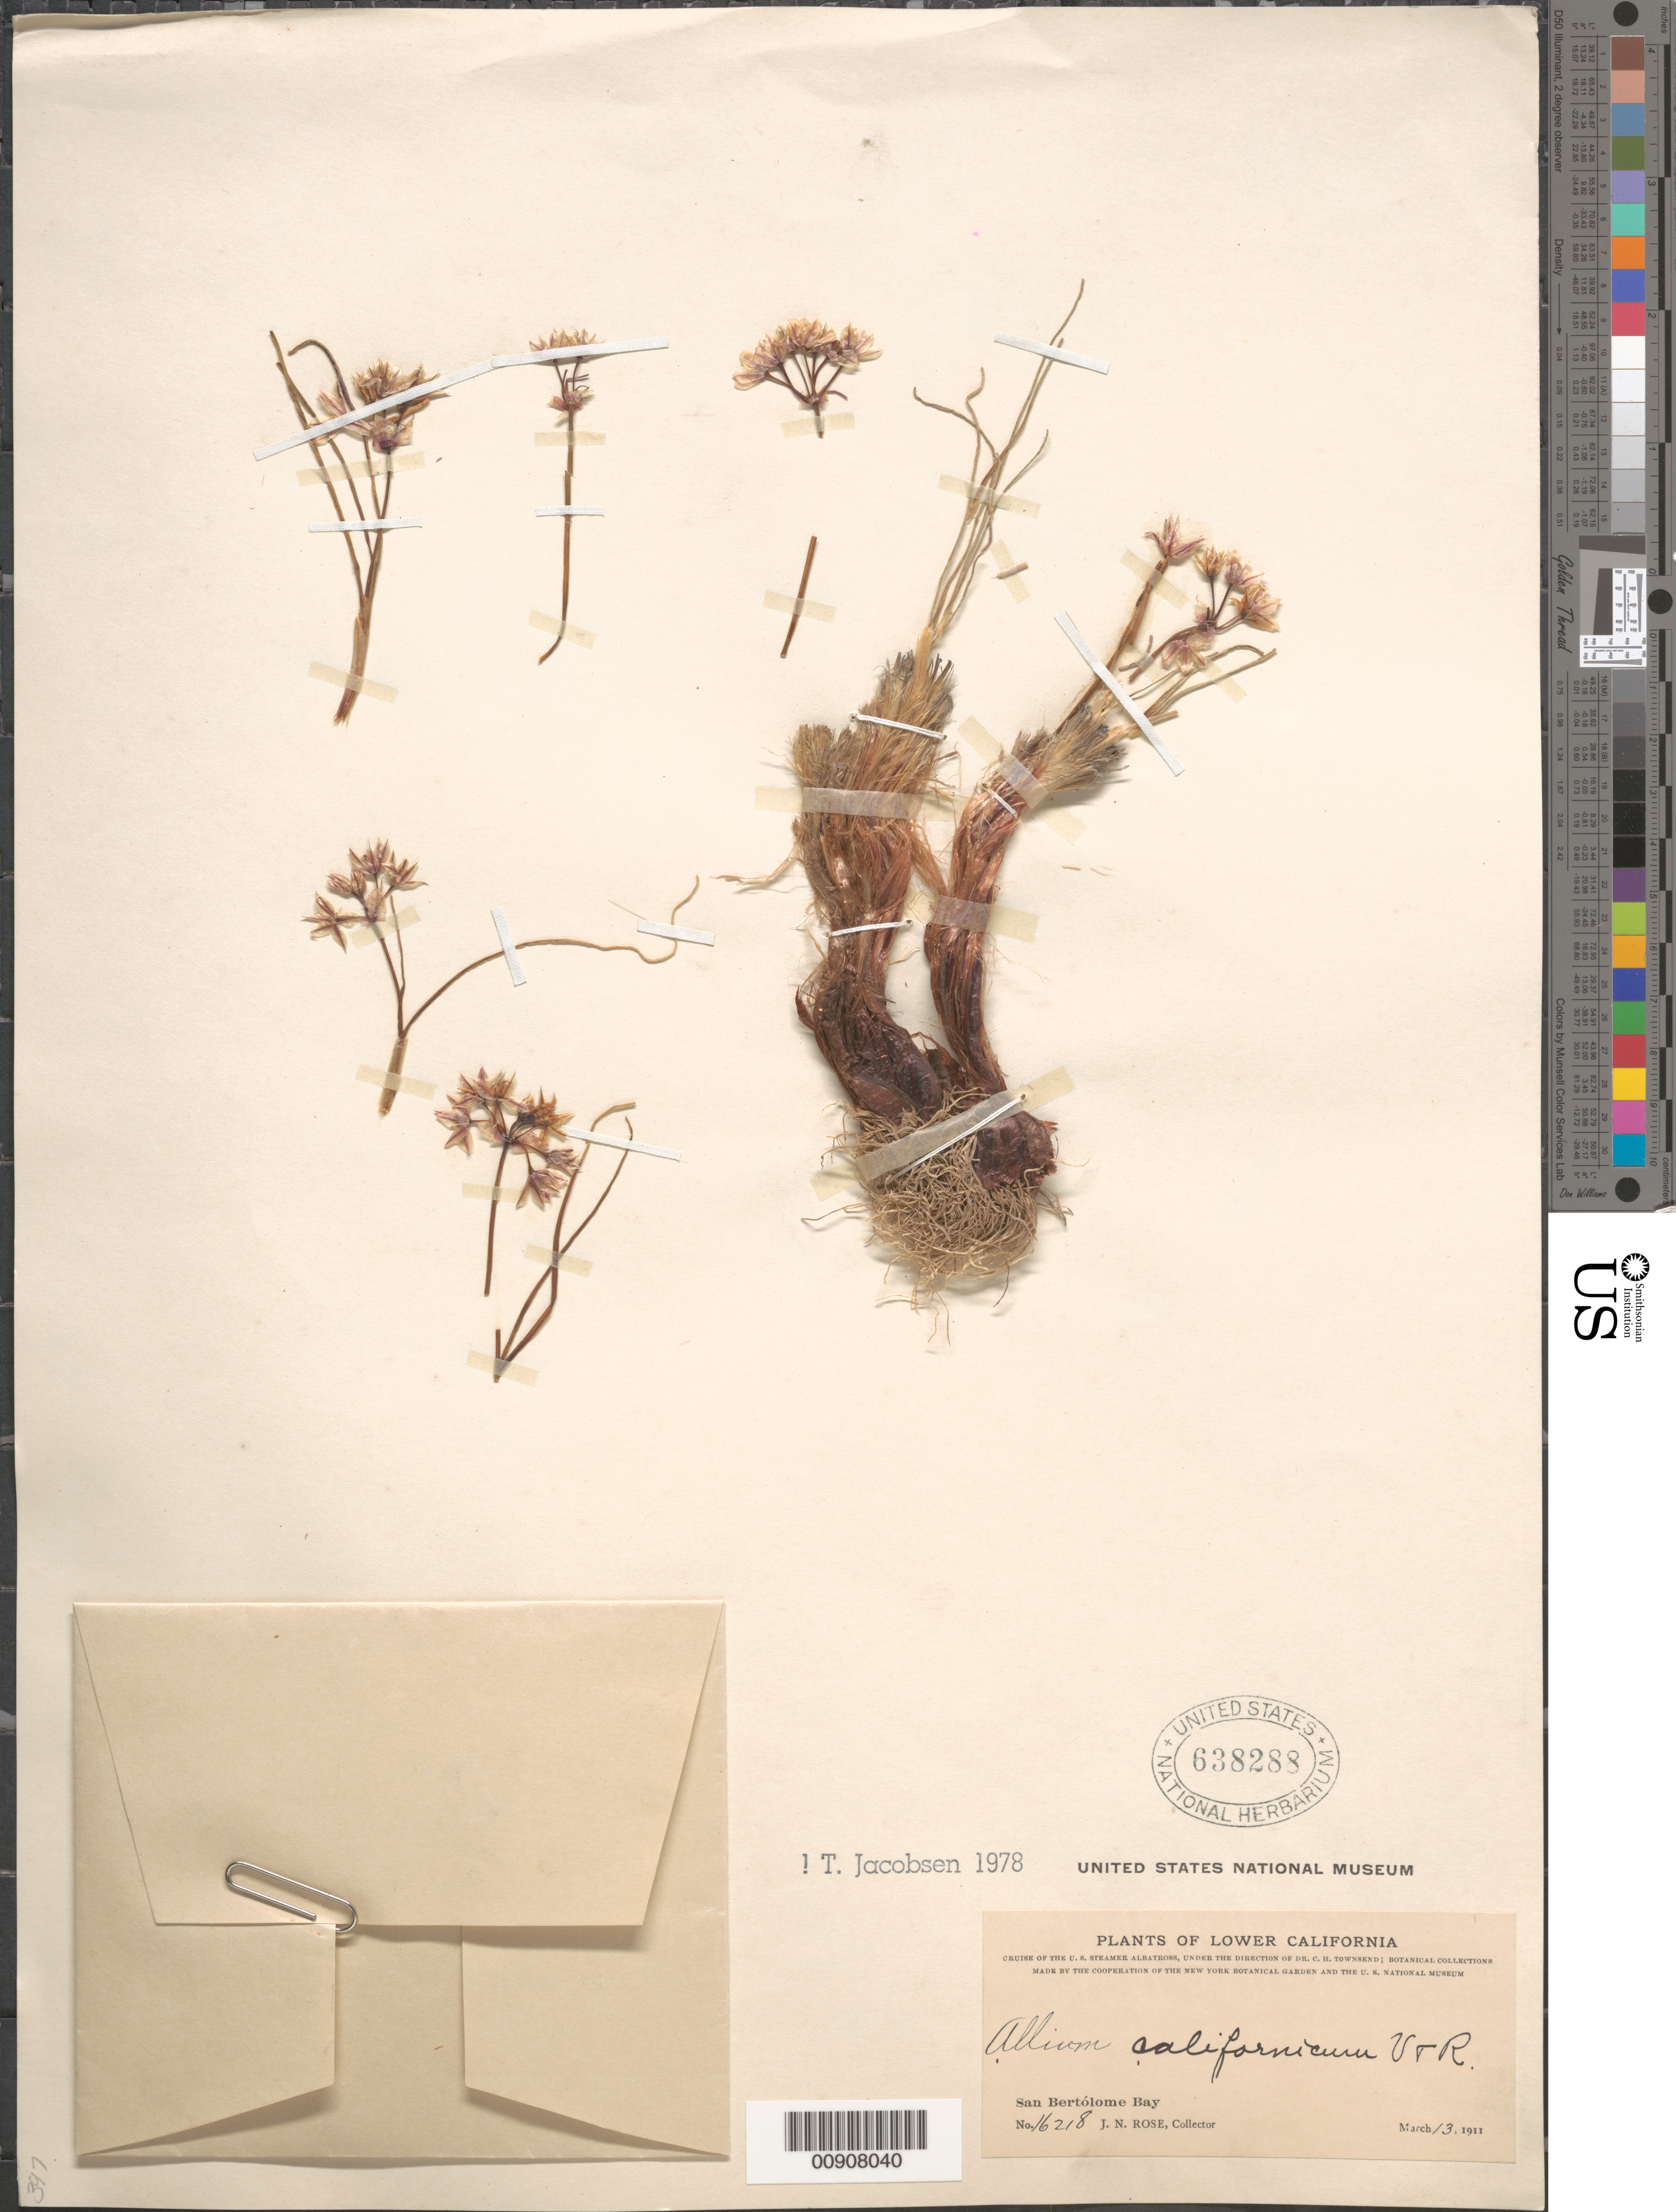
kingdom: Plantae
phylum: Tracheophyta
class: Liliopsida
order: Asparagales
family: Amaryllidaceae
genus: Allium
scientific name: Allium californicum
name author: Rose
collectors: J. N. Rose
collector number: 16218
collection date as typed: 13 Mar 1911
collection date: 1911-03-13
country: Mexico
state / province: Baja California Sur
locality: San Bertólome Bay, Lower California.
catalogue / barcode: US 638288